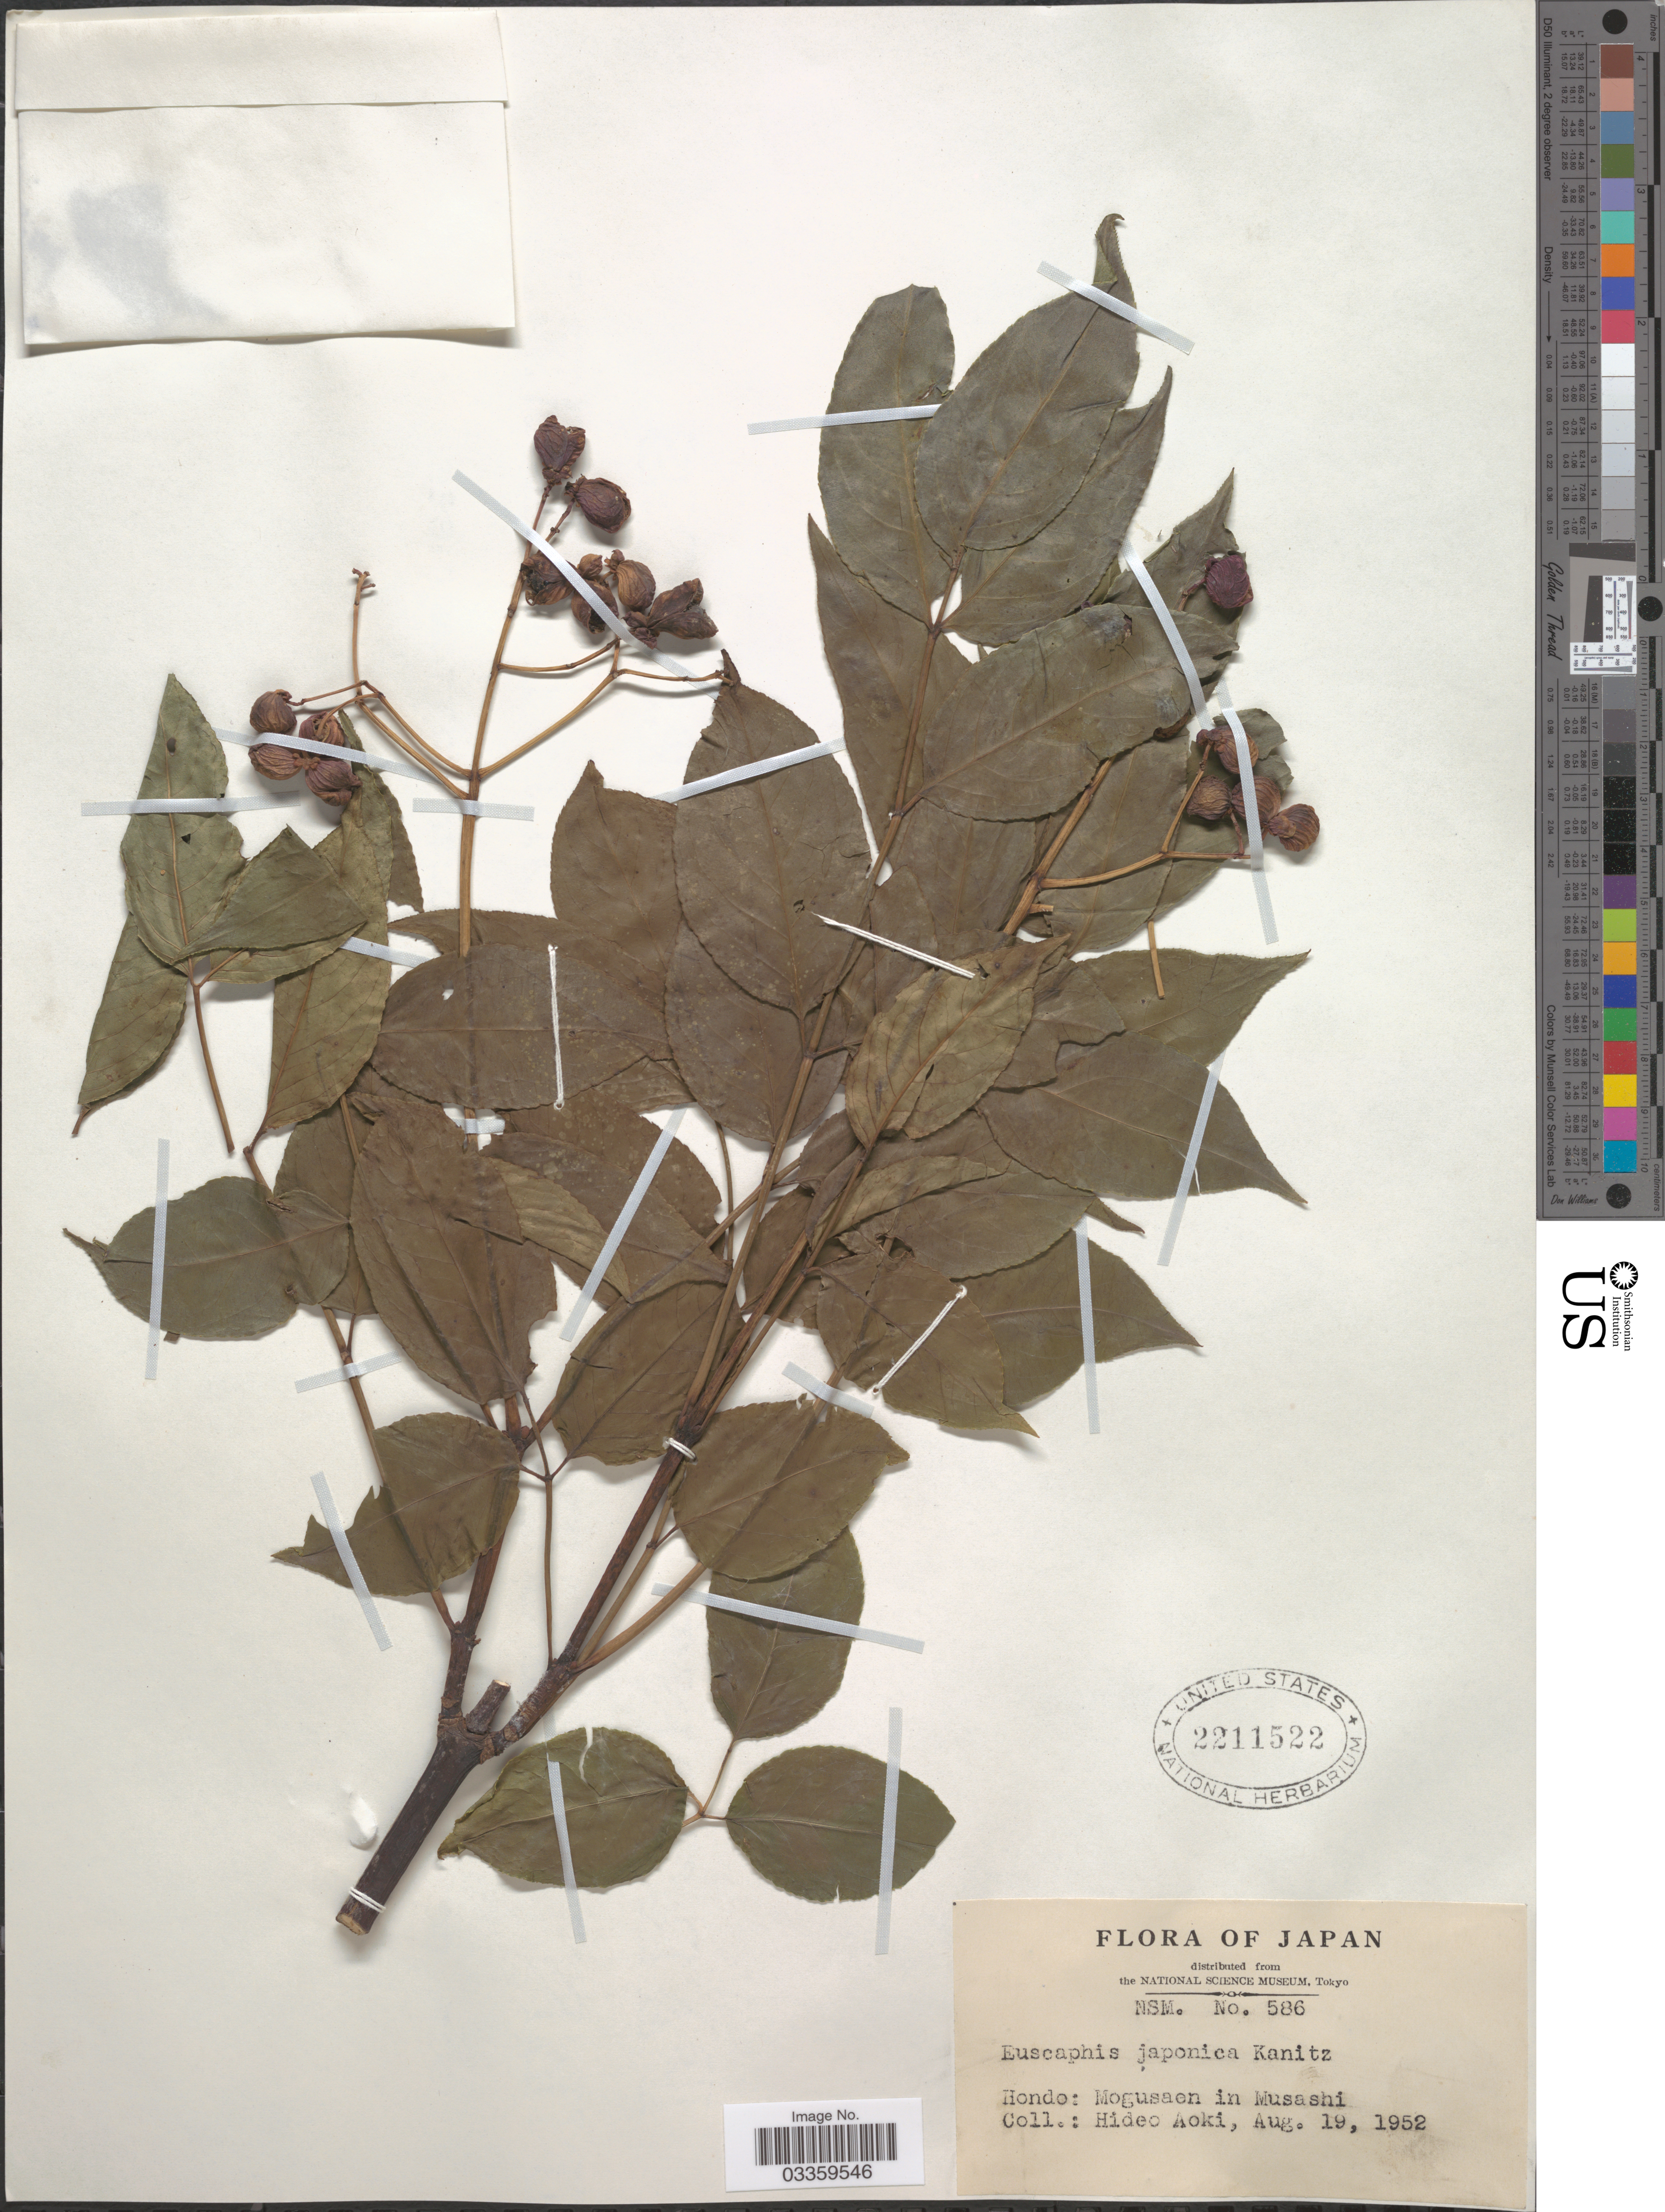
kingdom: Plantae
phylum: Tracheophyta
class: Magnoliopsida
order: Crossosomatales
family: Staphyleaceae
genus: Euscaphis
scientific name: Euscaphis japonica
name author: (Thunb.) Kanitz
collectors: H. Aoki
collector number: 586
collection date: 1952-08-19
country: Japan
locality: Hondo: Mogusaen in Musashi.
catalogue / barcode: US 2211522